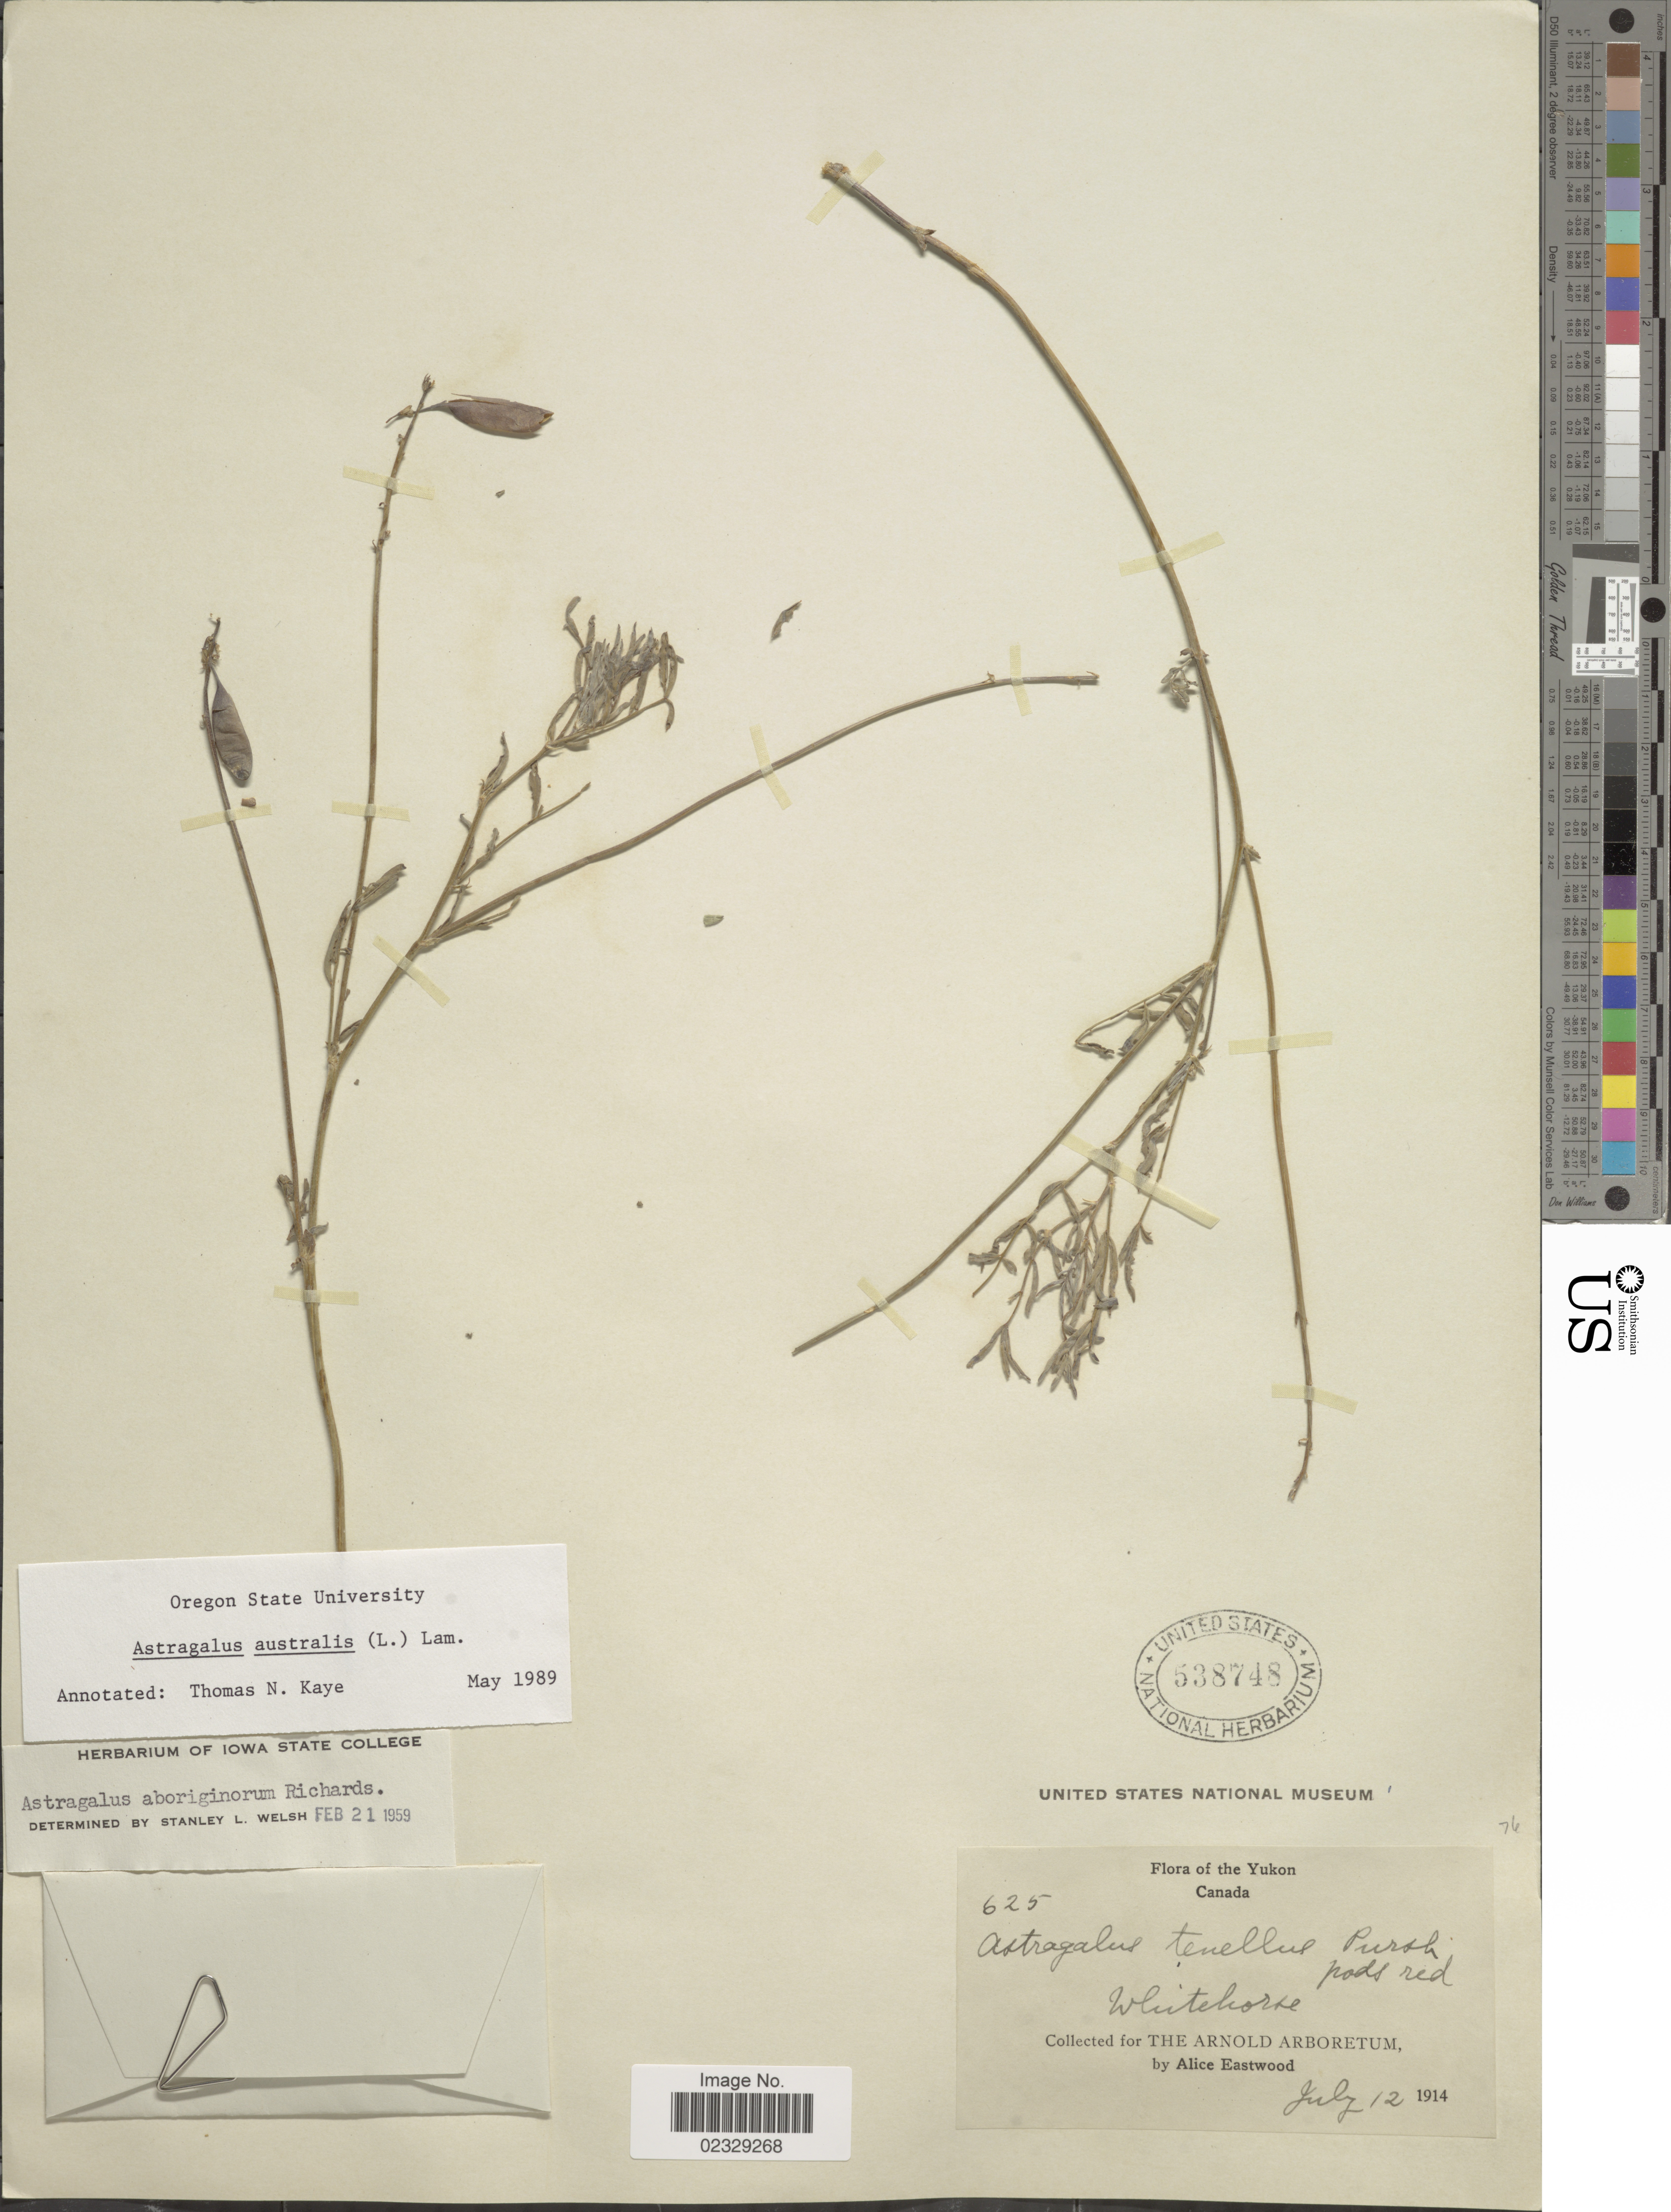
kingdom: Plantae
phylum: Tracheophyta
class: Magnoliopsida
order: Fabales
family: Fabaceae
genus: Astragalus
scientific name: Astragalus australis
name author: (L.) Lam.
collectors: A. Eastwood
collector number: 625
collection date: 1914-07-12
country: Canada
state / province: Yukon Territory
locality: Yukon, Whitehorse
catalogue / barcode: US 538748